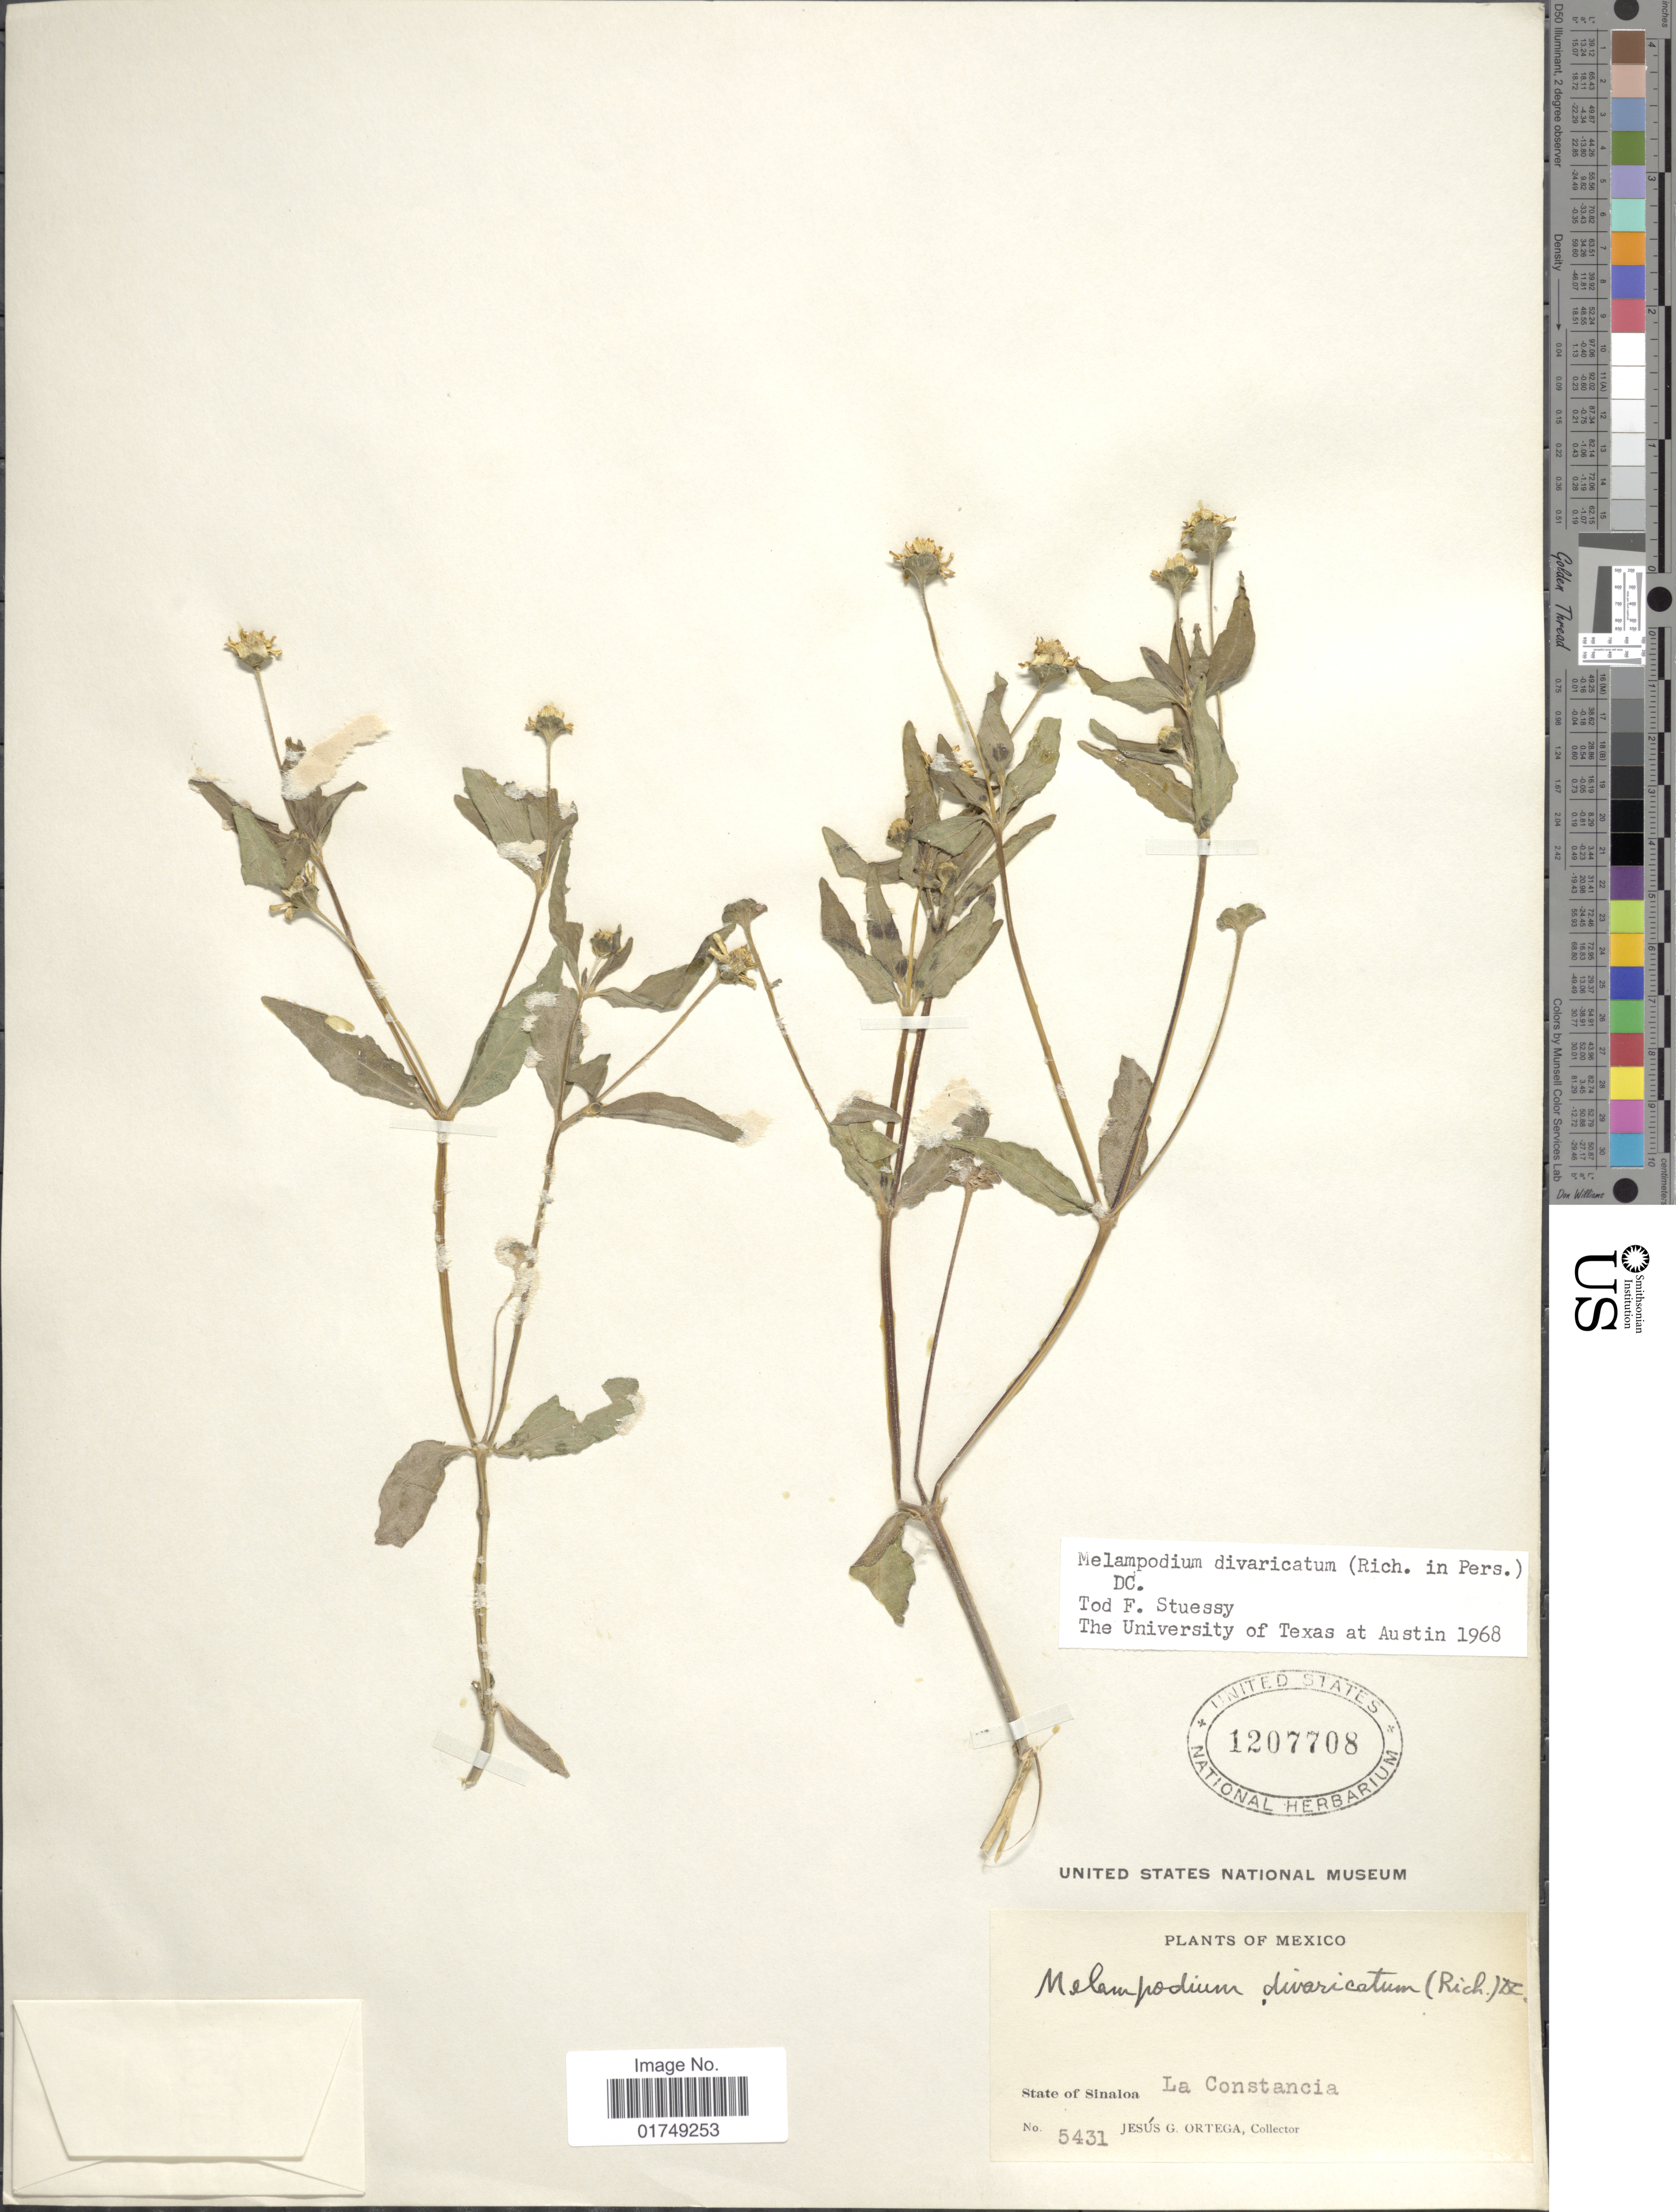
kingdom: Plantae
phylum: Tracheophyta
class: Magnoliopsida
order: Asterales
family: Asteraceae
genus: Melampodium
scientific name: Melampodium divaricatum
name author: (Rich.) DC.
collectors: J. Ortega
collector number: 5431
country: Mexico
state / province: Sinaloa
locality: La Constancia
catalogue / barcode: US 1207708